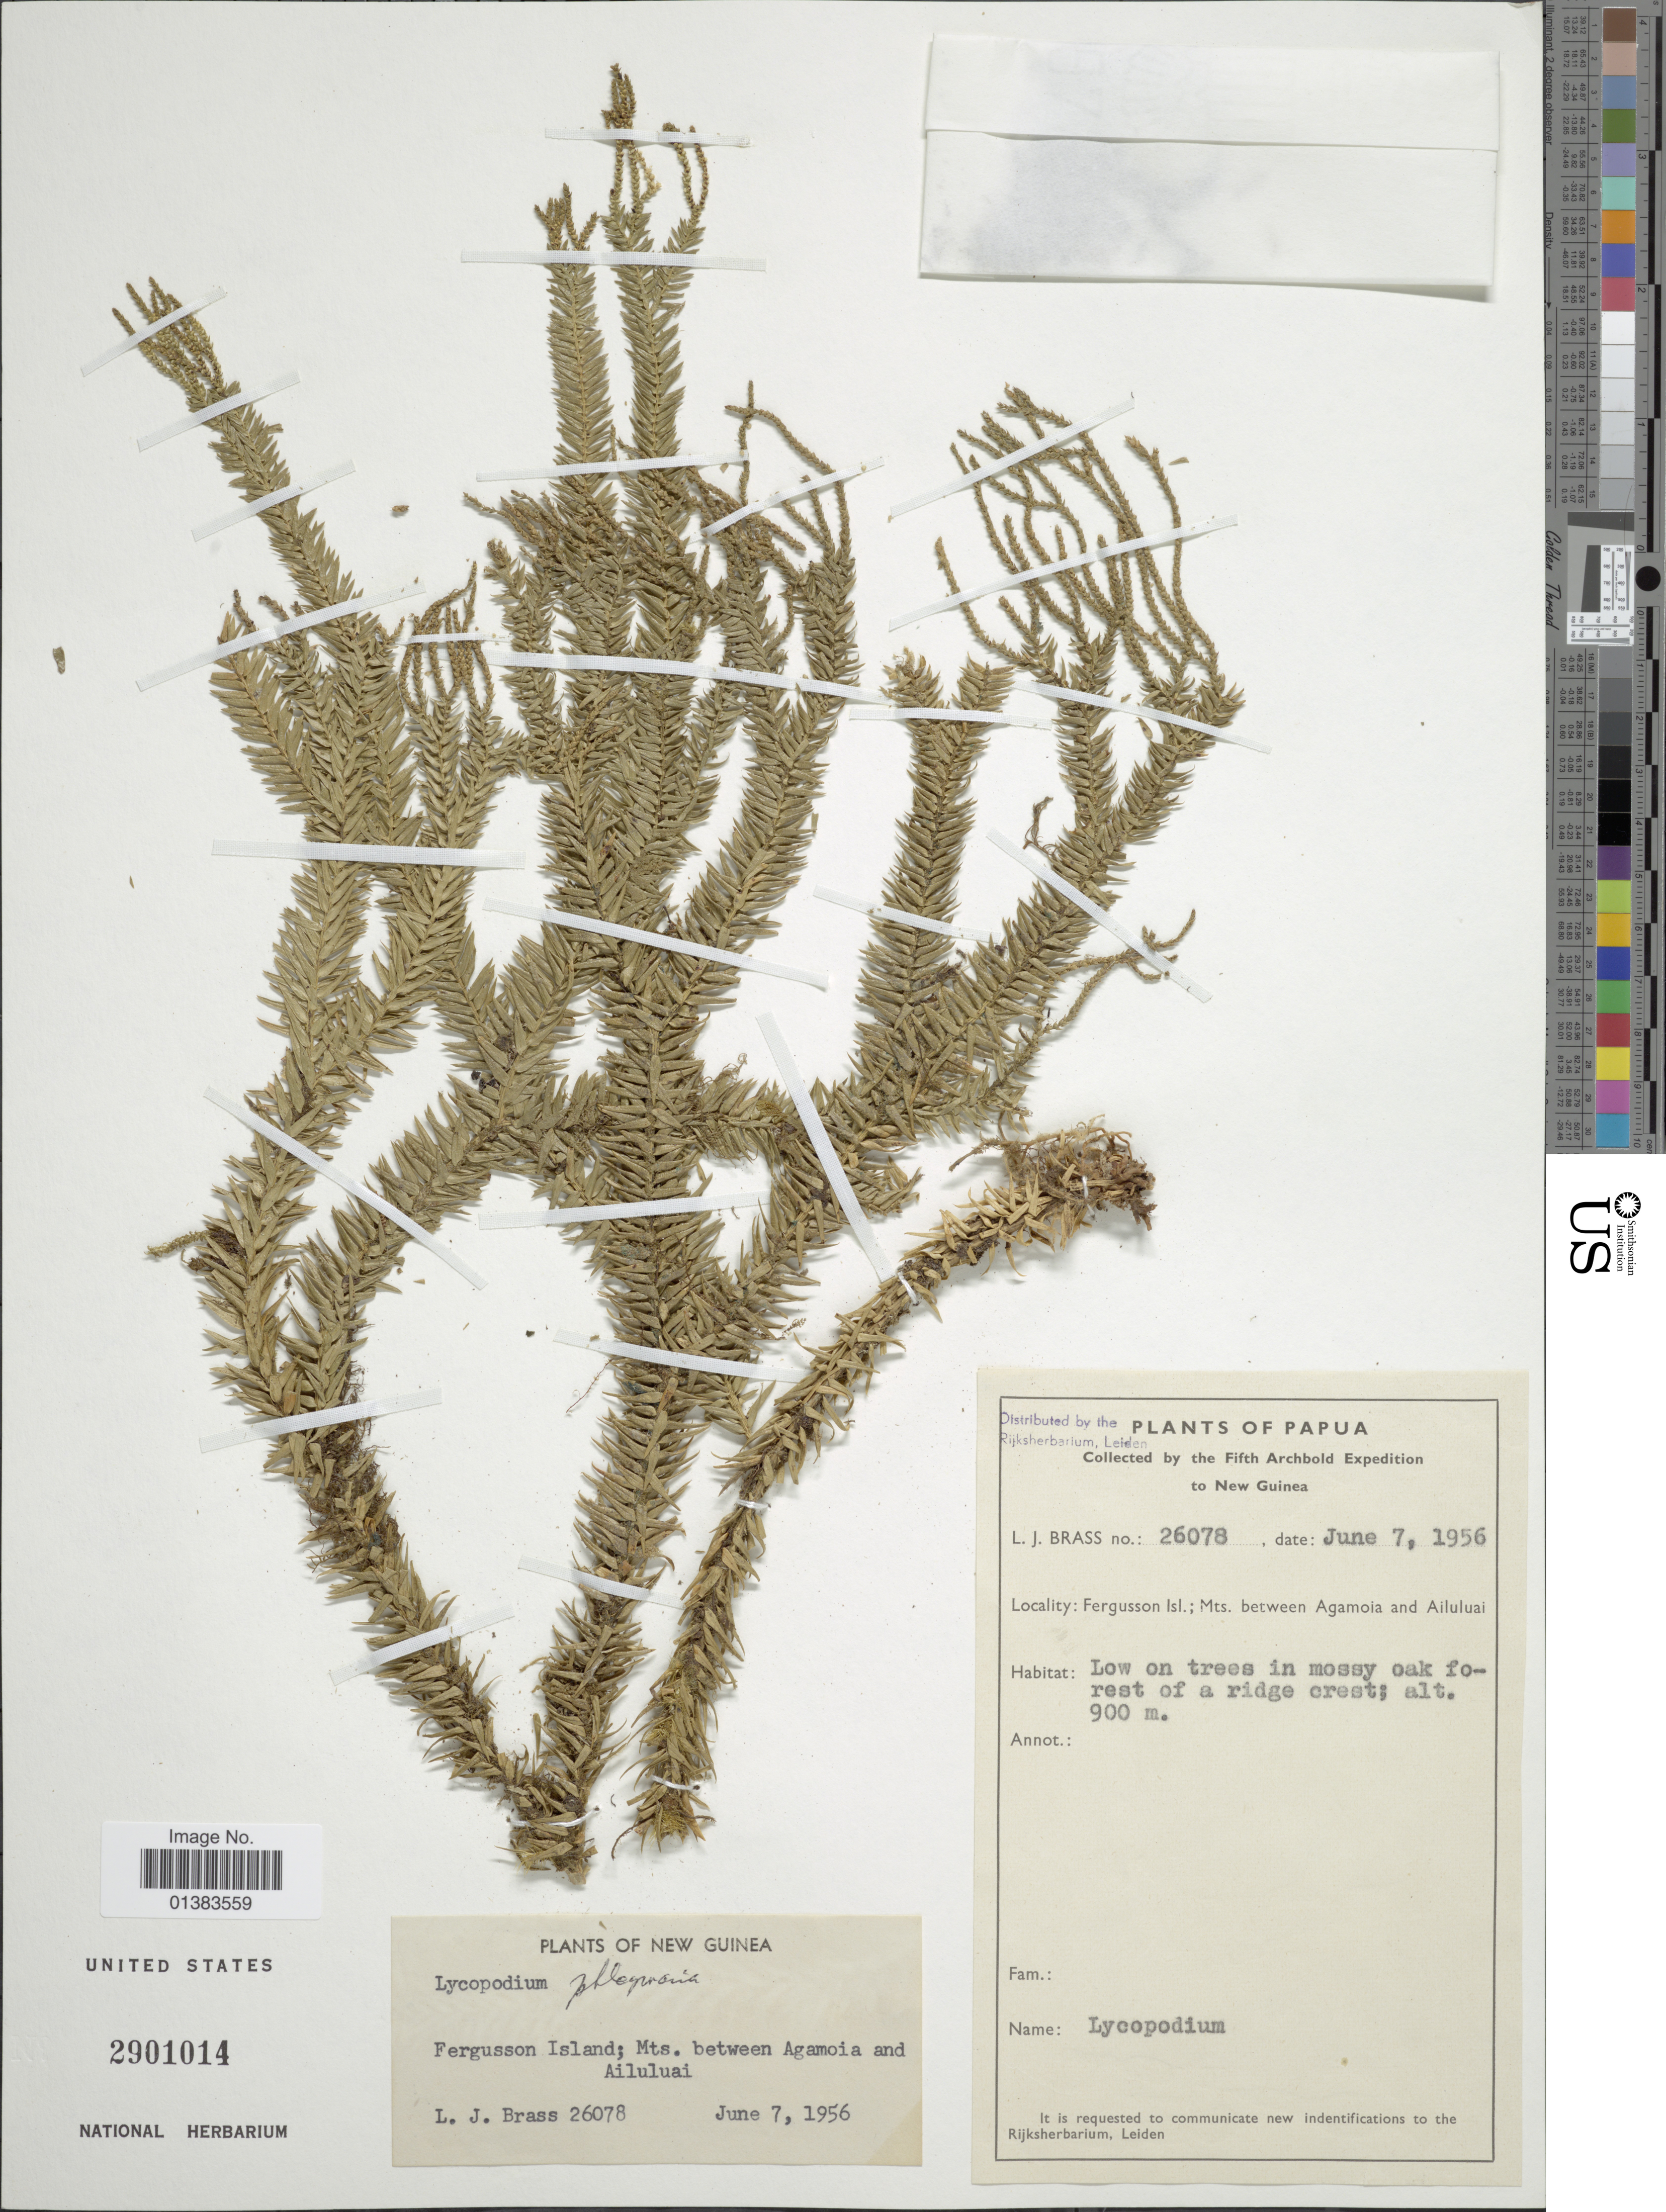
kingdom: Plantae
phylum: Tracheophyta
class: Lycopodiopsida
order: Lycopodiales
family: Lycopodiaceae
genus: Phlegmariurus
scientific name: Phlegmariurus horizontalis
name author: (Nessel) A. R. Field & Bostock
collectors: L. J. Brass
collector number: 26078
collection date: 1956-06-07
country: Papua New Guinea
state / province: Milne Bay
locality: Fergusson Isl.; Mts. between Agamoia and Ailuluai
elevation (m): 900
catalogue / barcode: US 2901014